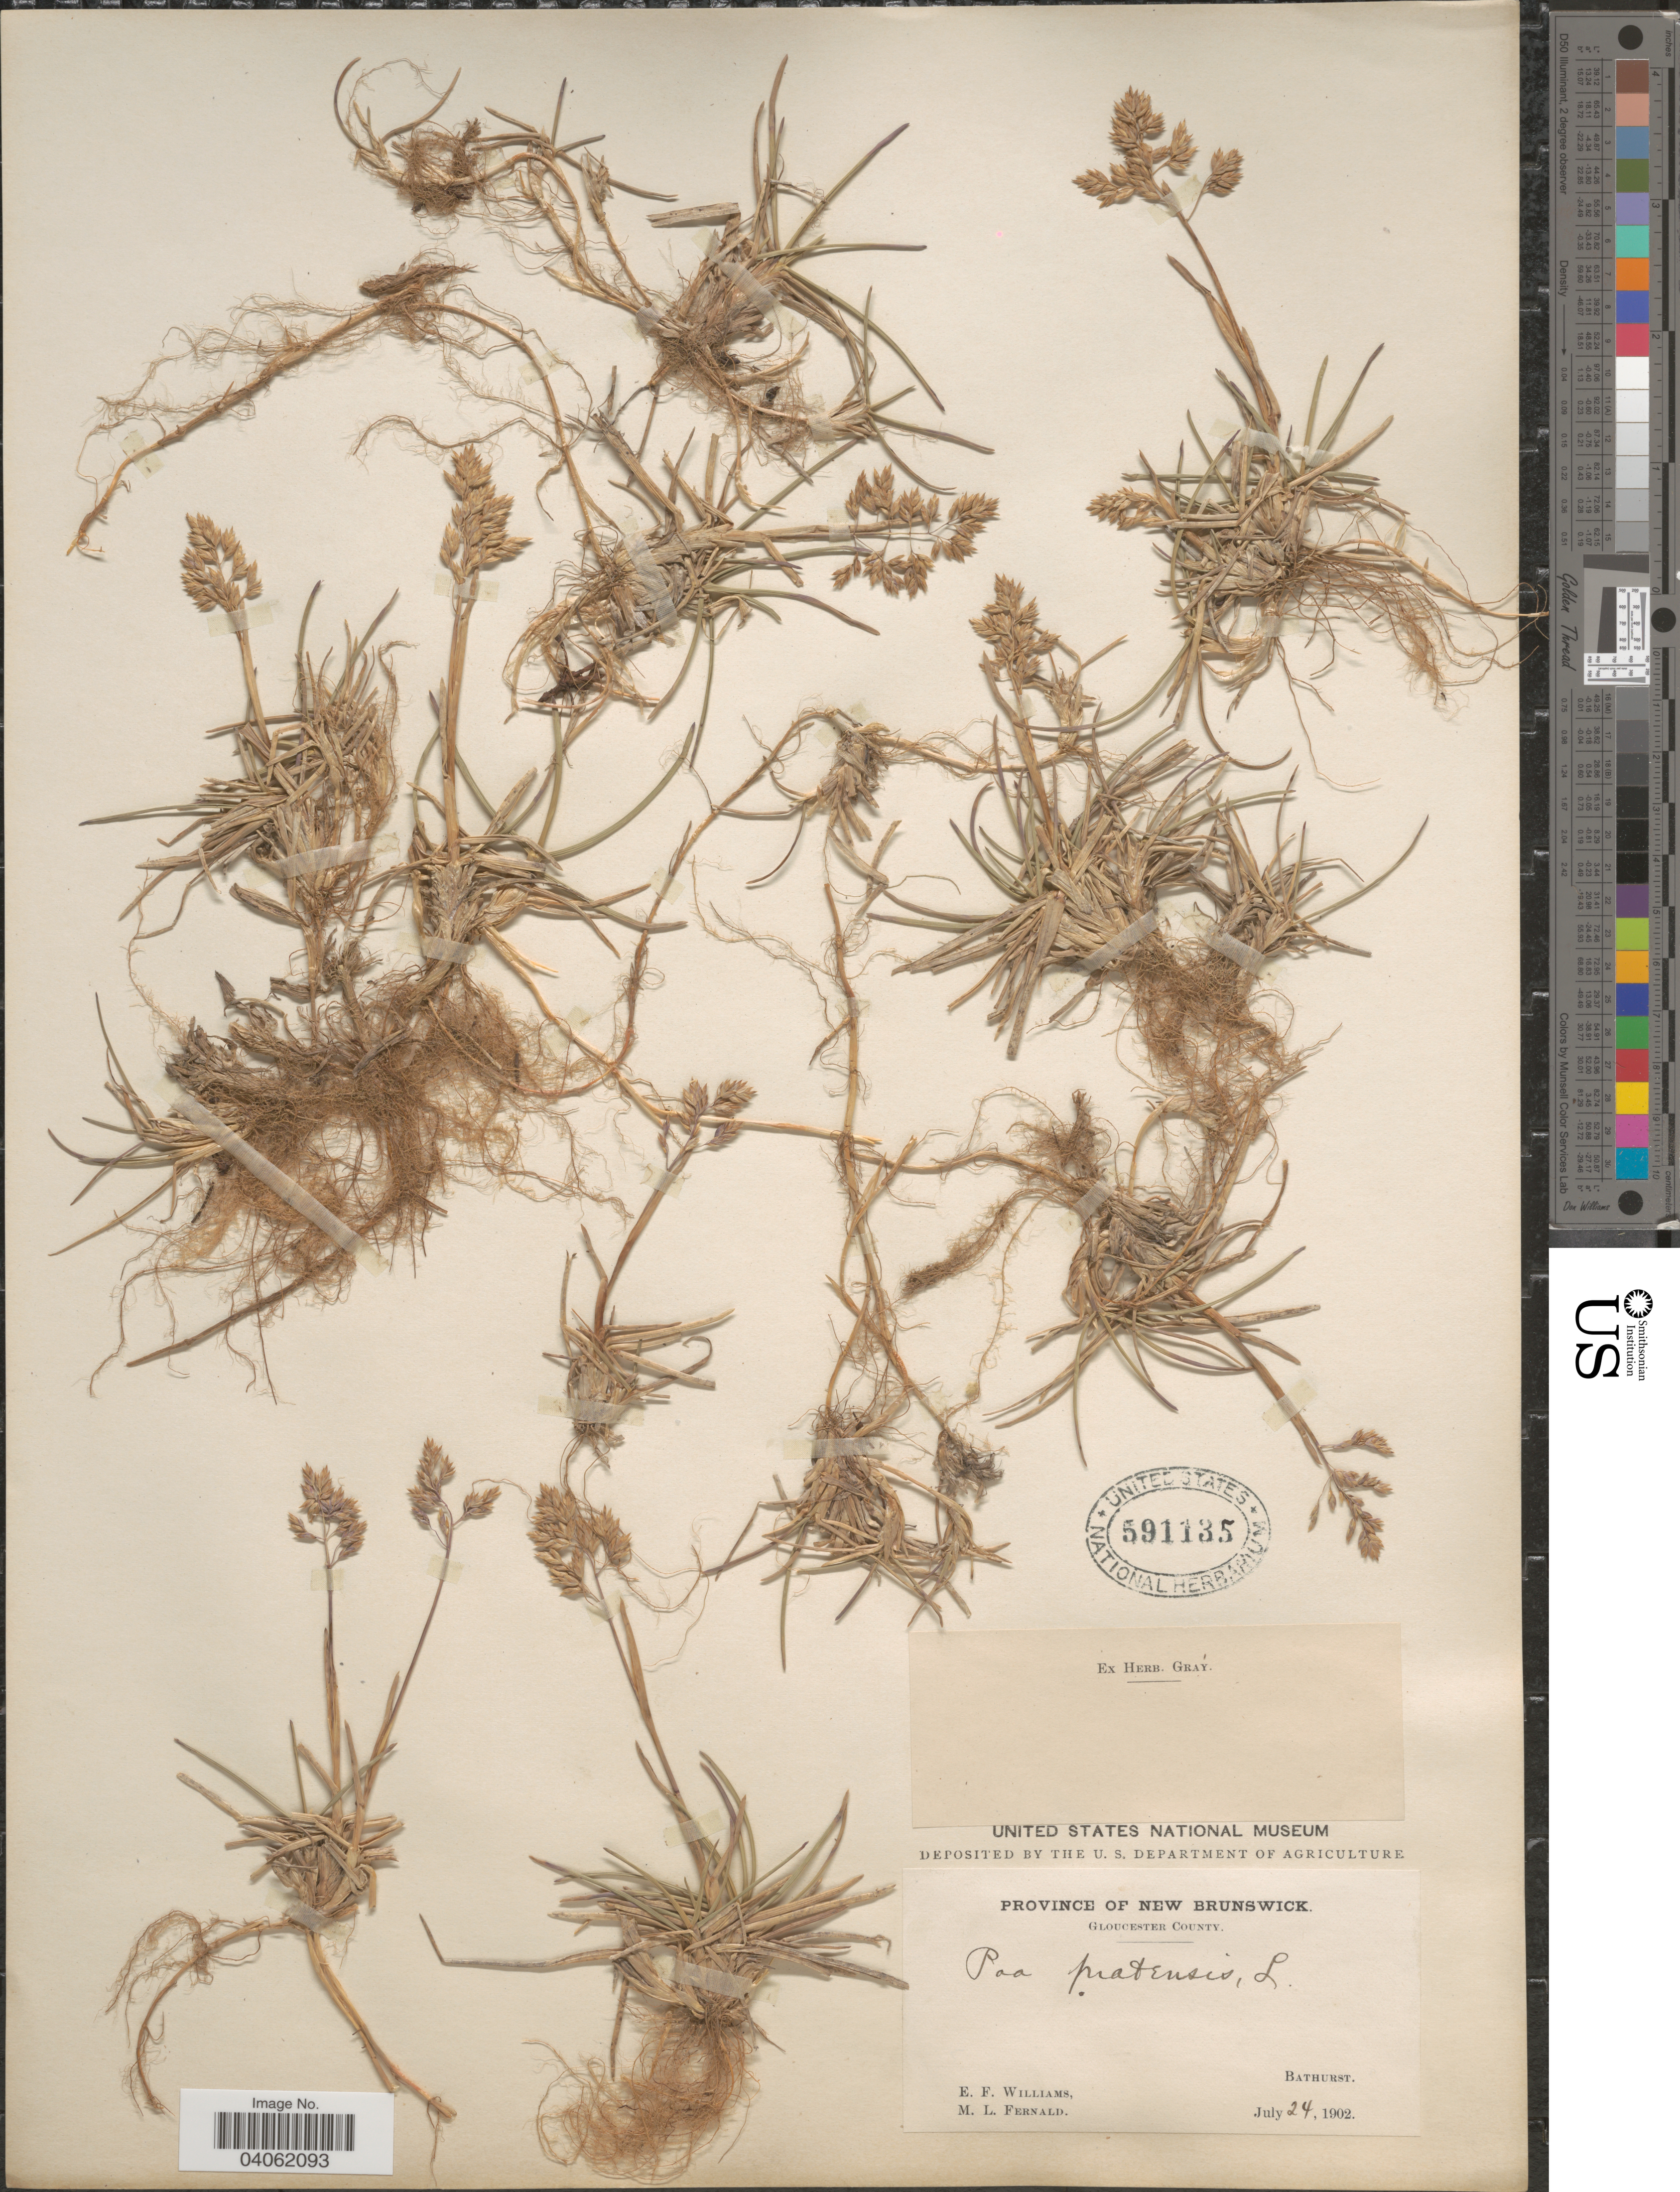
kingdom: Plantae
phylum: Tracheophyta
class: Liliopsida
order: Poales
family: Poaceae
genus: Poa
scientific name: Poa pratensis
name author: L.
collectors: E. Williams & M. L. Fernald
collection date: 1902-07-24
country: Canada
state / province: New Brunswick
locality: Gloucester County. Bathurst.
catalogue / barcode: US 591135